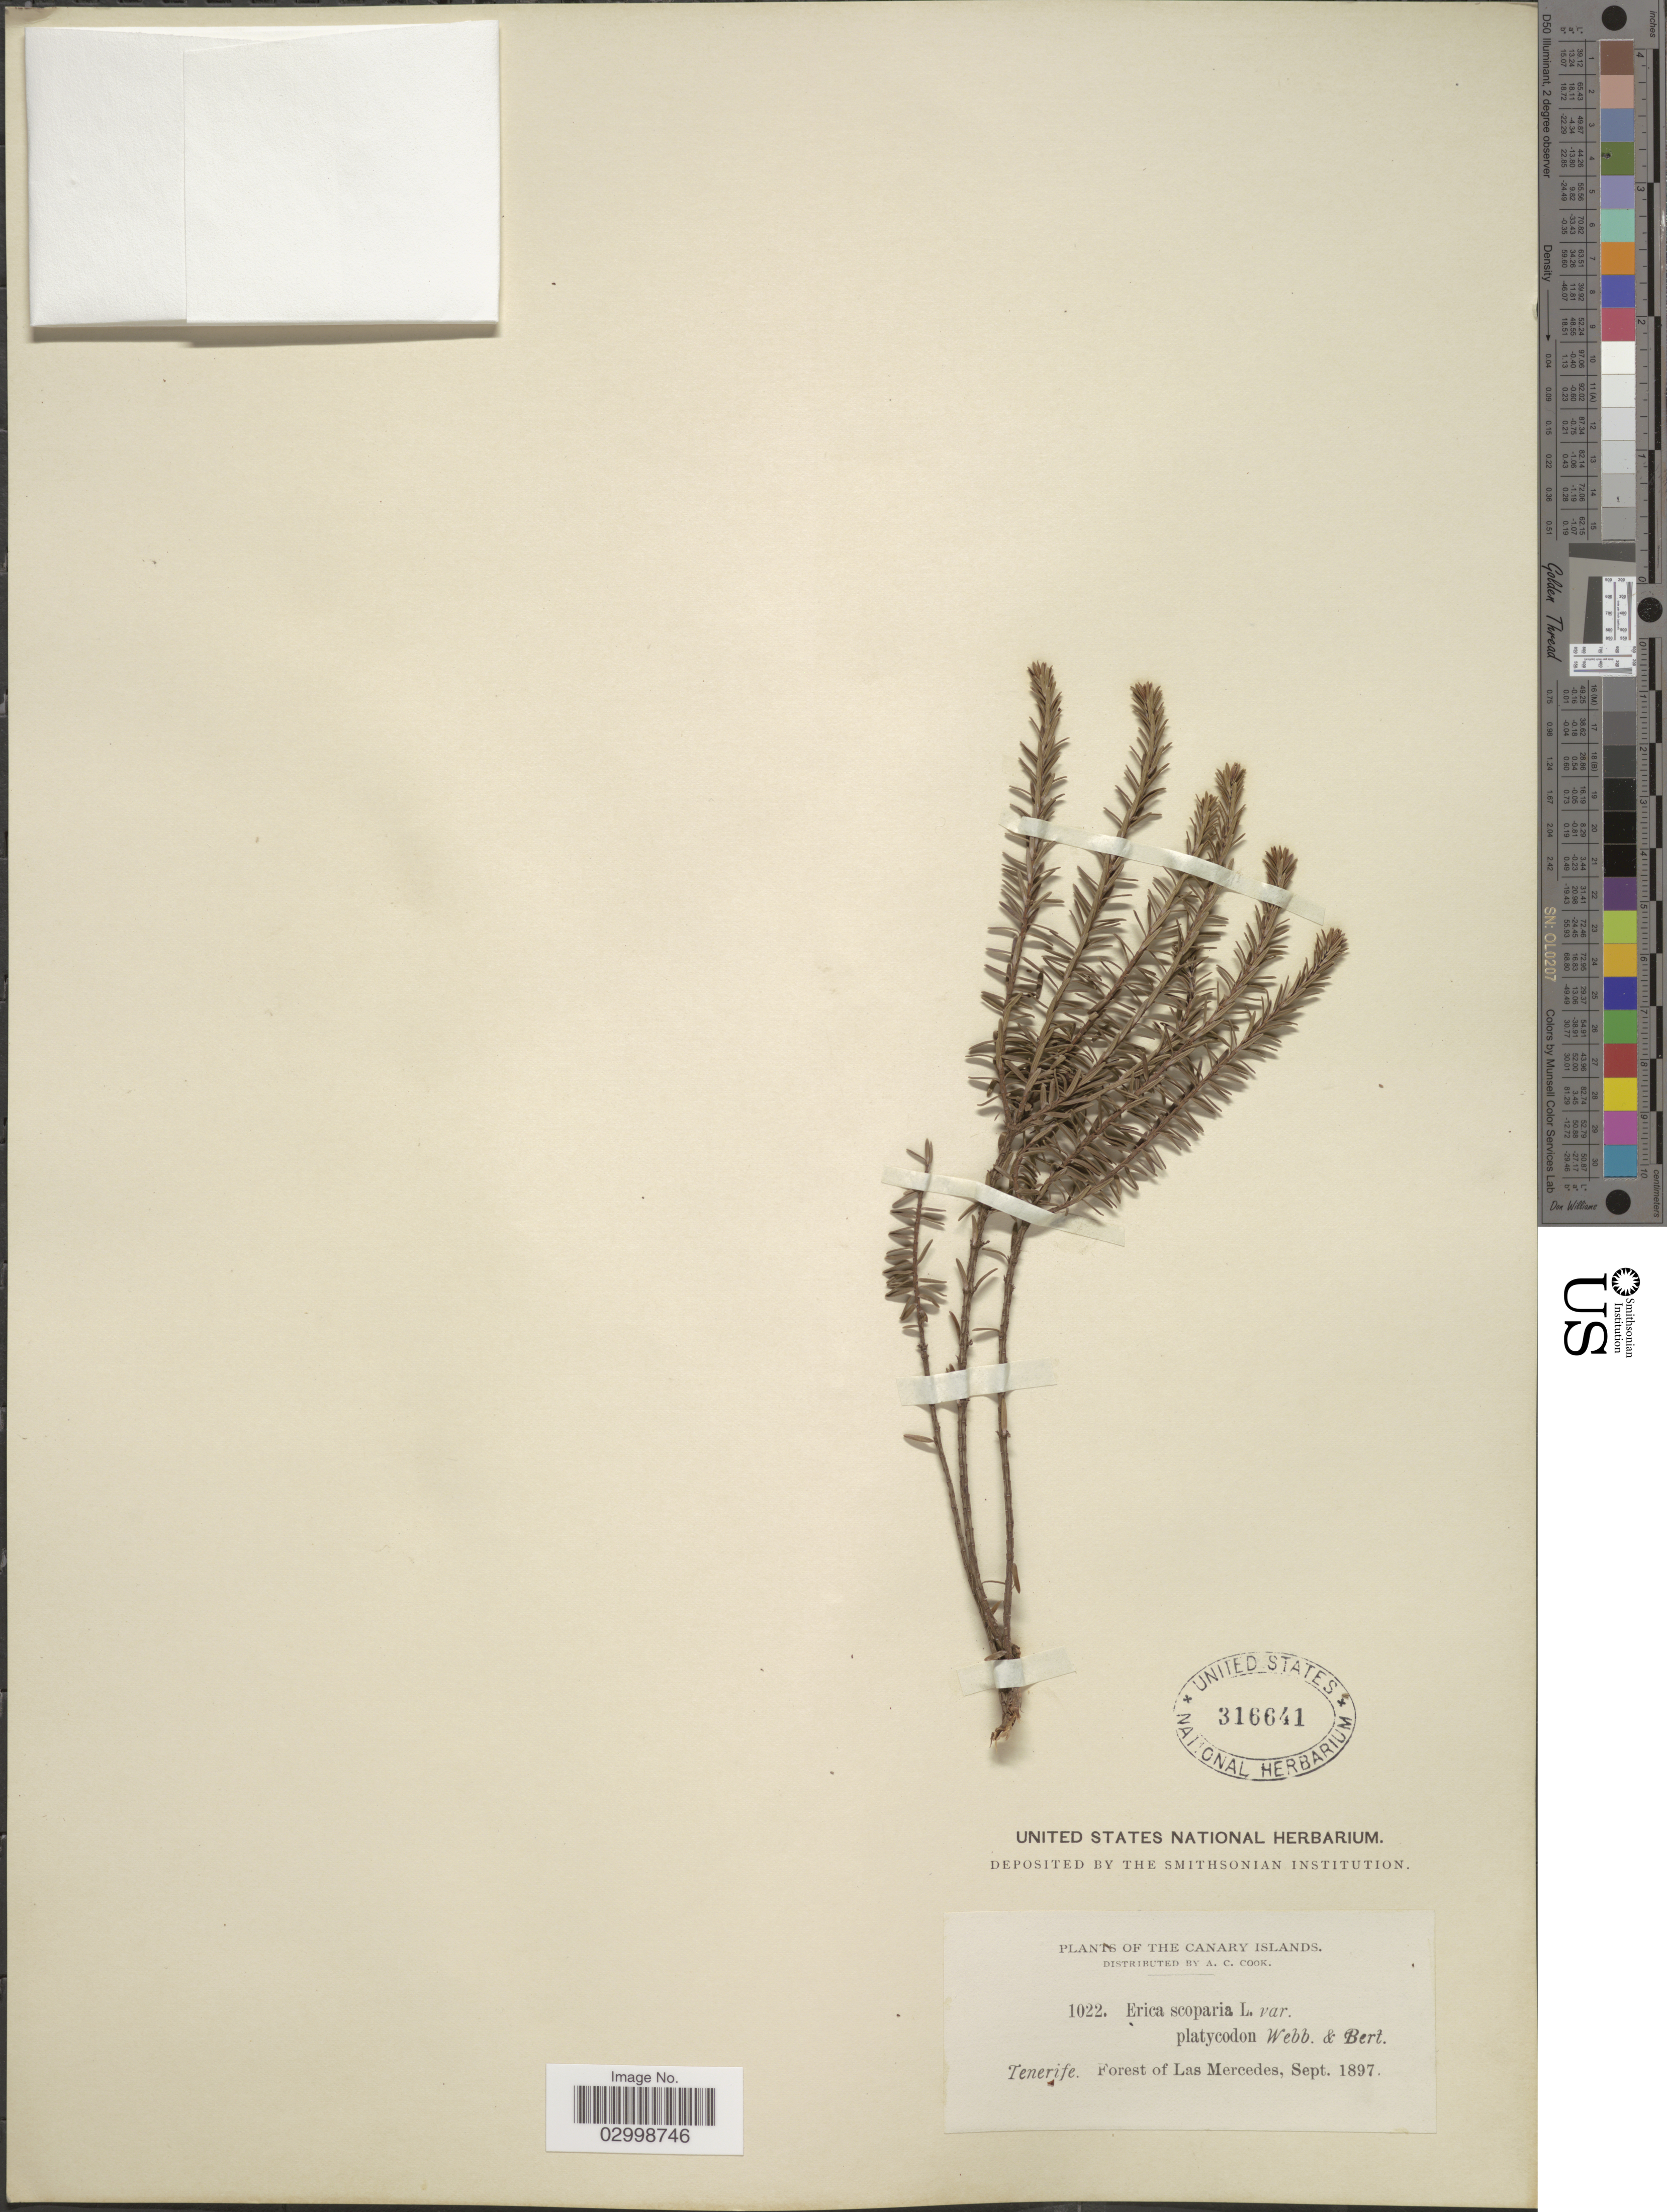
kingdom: Plantae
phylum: Tracheophyta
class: Magnoliopsida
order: Ericales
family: Ericaceae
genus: Erica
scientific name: Erica scoparia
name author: L.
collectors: A. Cook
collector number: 1022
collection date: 1897-09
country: Spain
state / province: Canarias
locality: Canary Islands. Tenerife. Forest of Las Mercedes.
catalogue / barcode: US 316641